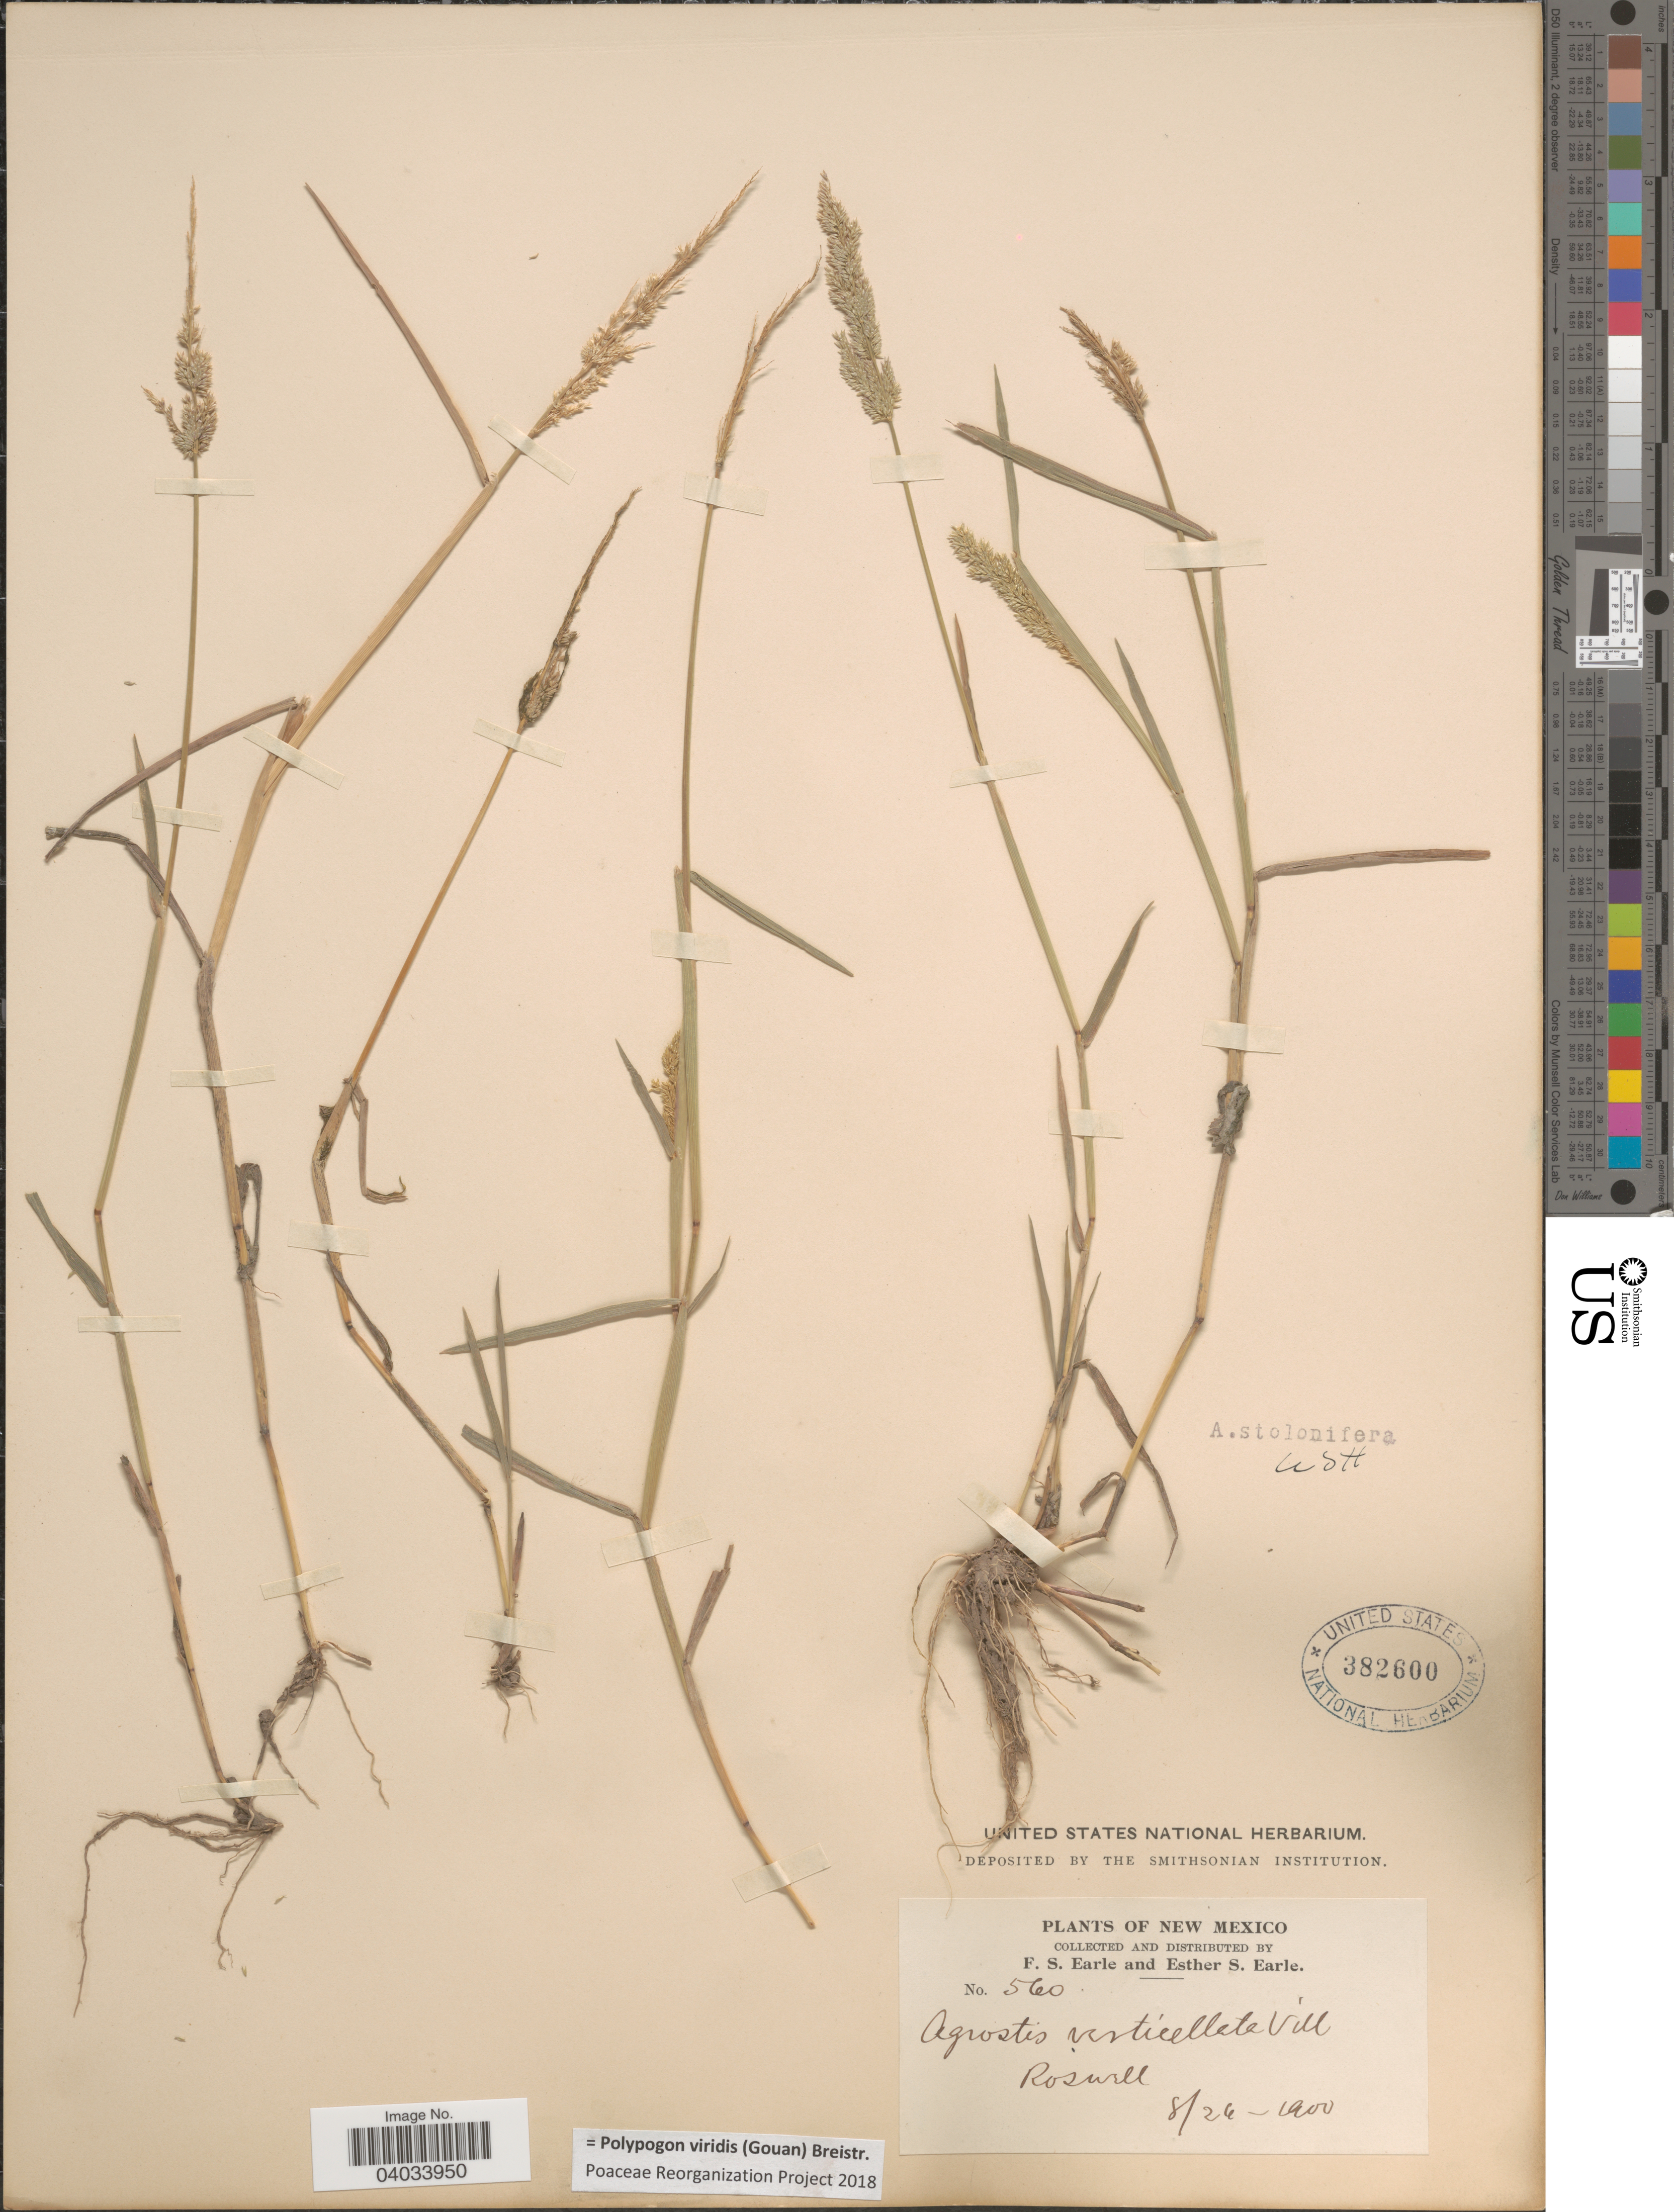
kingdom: Plantae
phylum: Tracheophyta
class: Liliopsida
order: Poales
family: Poaceae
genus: Polypogon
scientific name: Polypogon viridis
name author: (Gouan) Breistroffer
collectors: F. S. Earle & E. S. Earle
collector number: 560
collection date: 1900-08-26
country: United States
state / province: New Mexico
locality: Roswell.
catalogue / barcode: US 382600